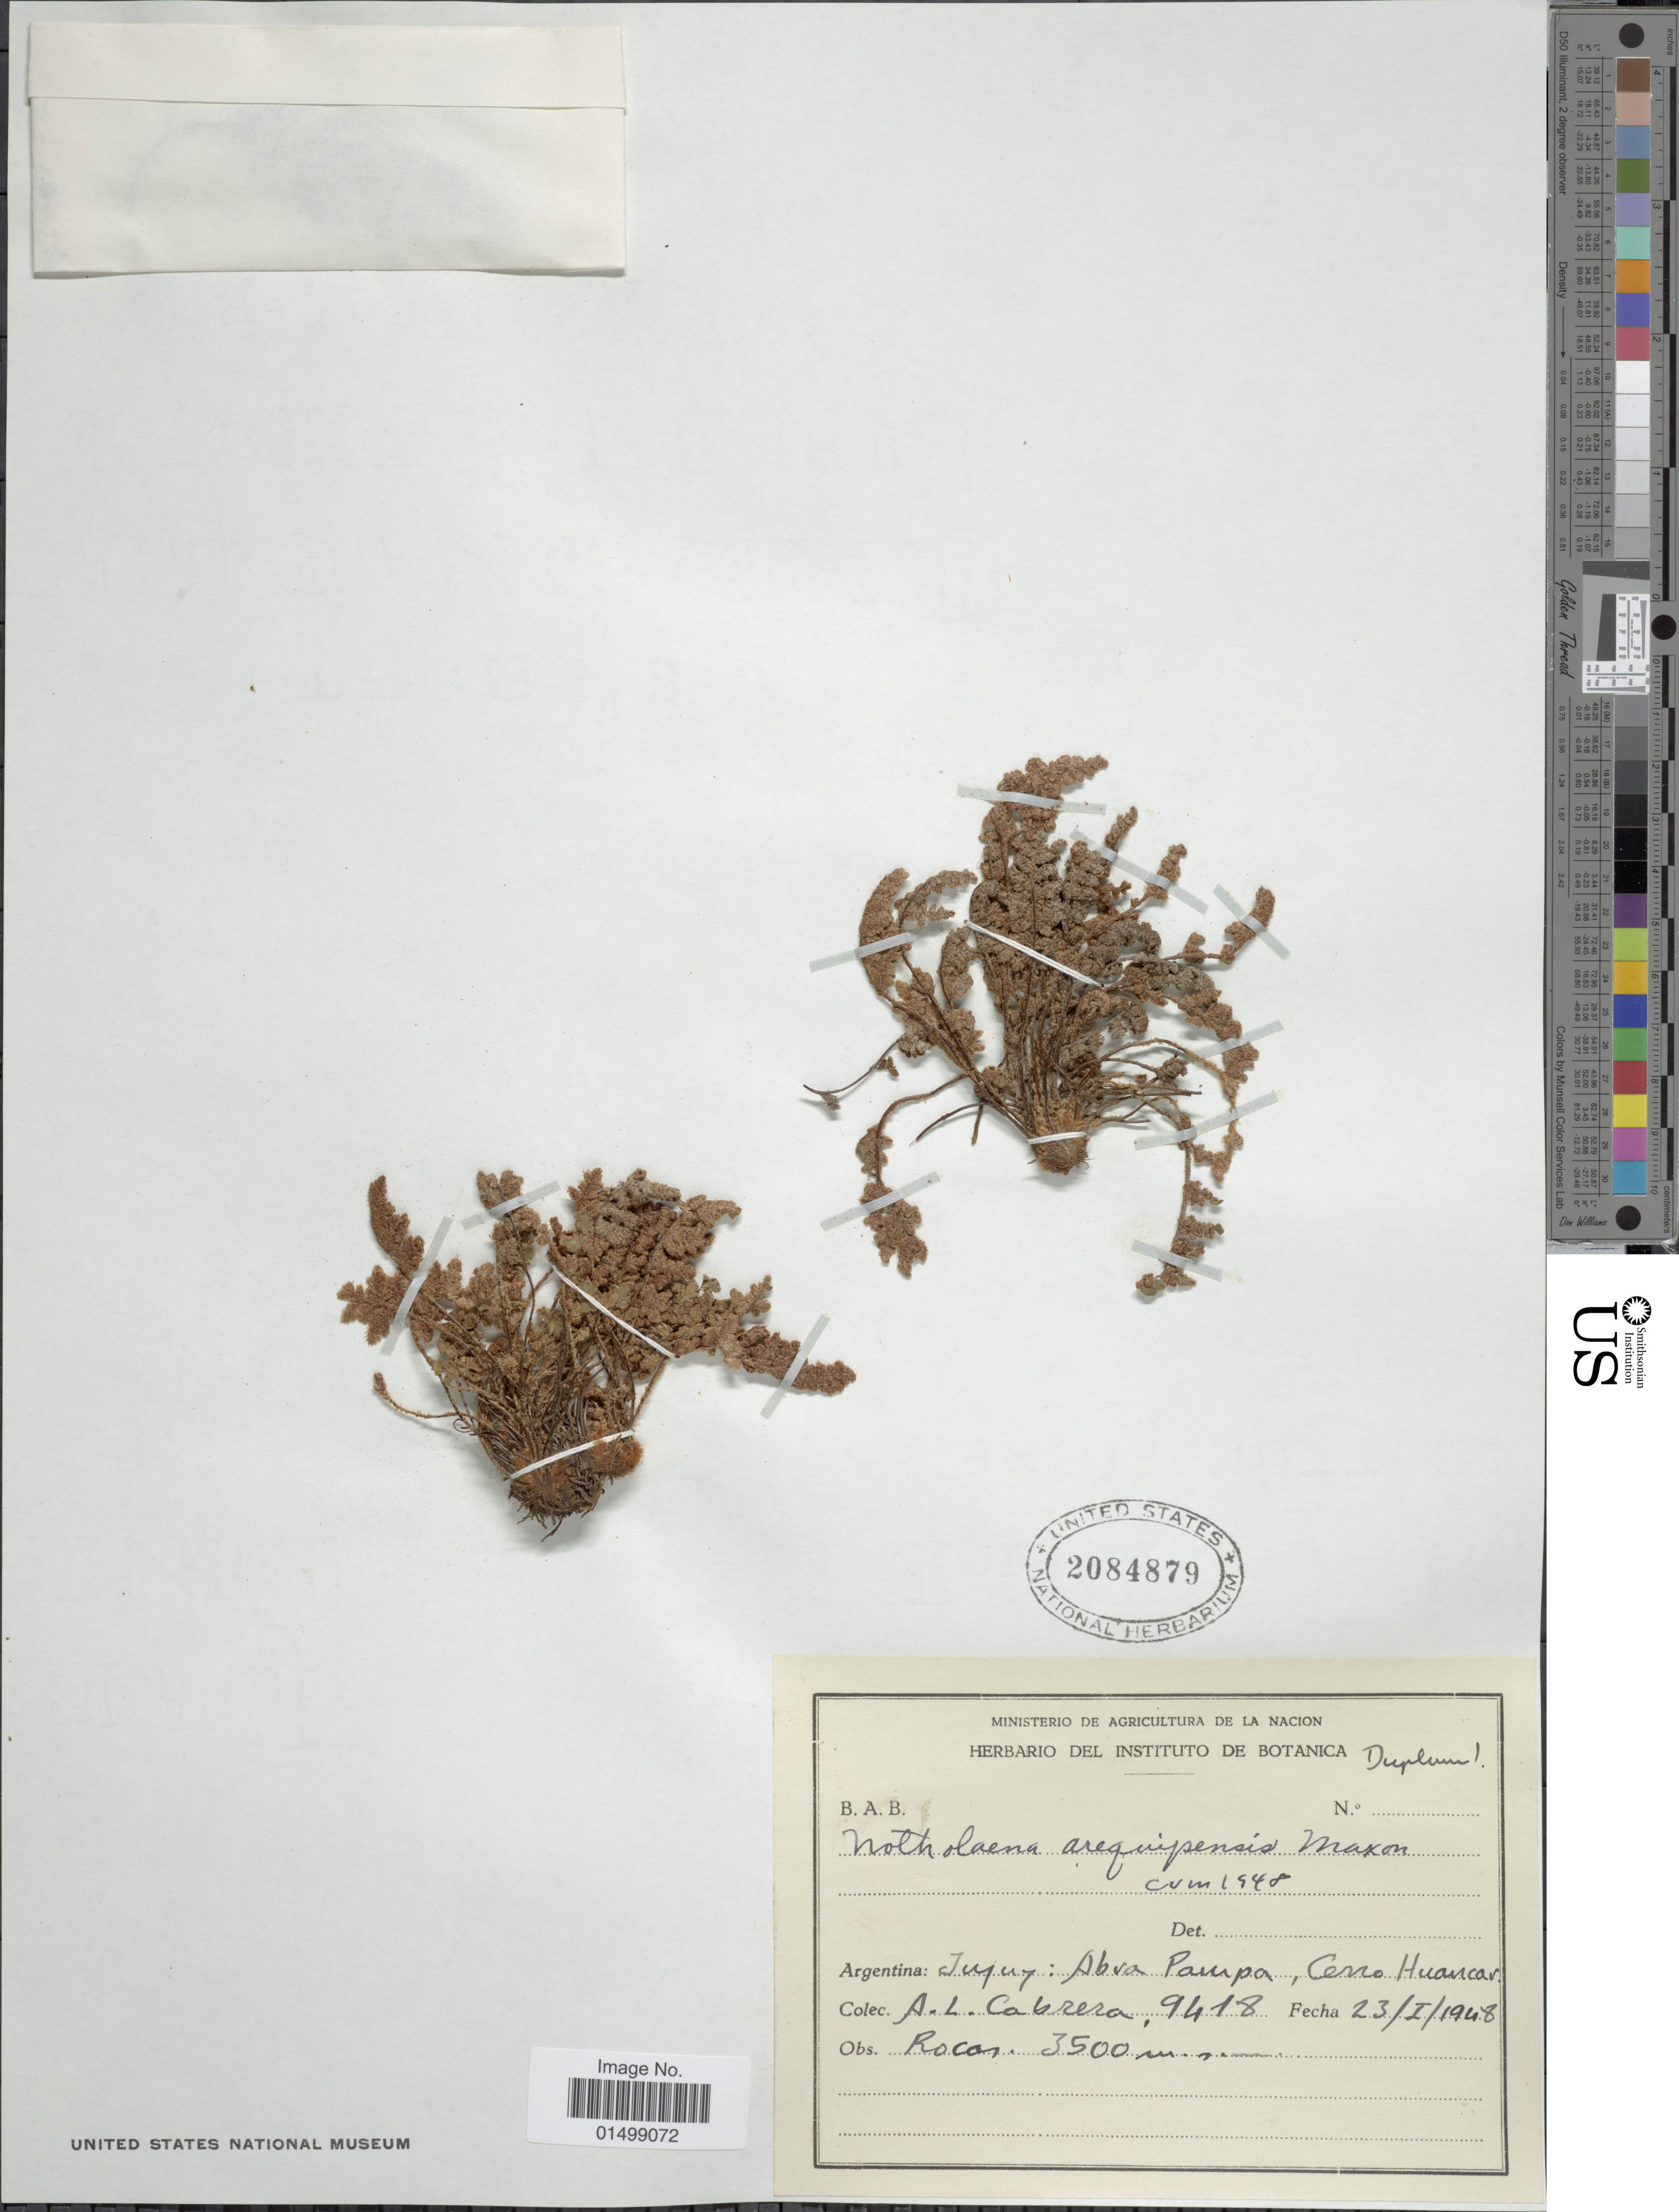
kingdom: Plantae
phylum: Tracheophyta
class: Polypodiopsida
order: Polypodiales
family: Pteridaceae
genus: Cheilanthes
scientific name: Cheilanthes arequipensis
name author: (Maxon) R.M. Tryon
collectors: A. L. Cabrera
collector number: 9418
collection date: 1948-01-23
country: Argentina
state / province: Jujuy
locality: Abra Pampa, Cerro Huancar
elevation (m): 3500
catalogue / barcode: US 2084879